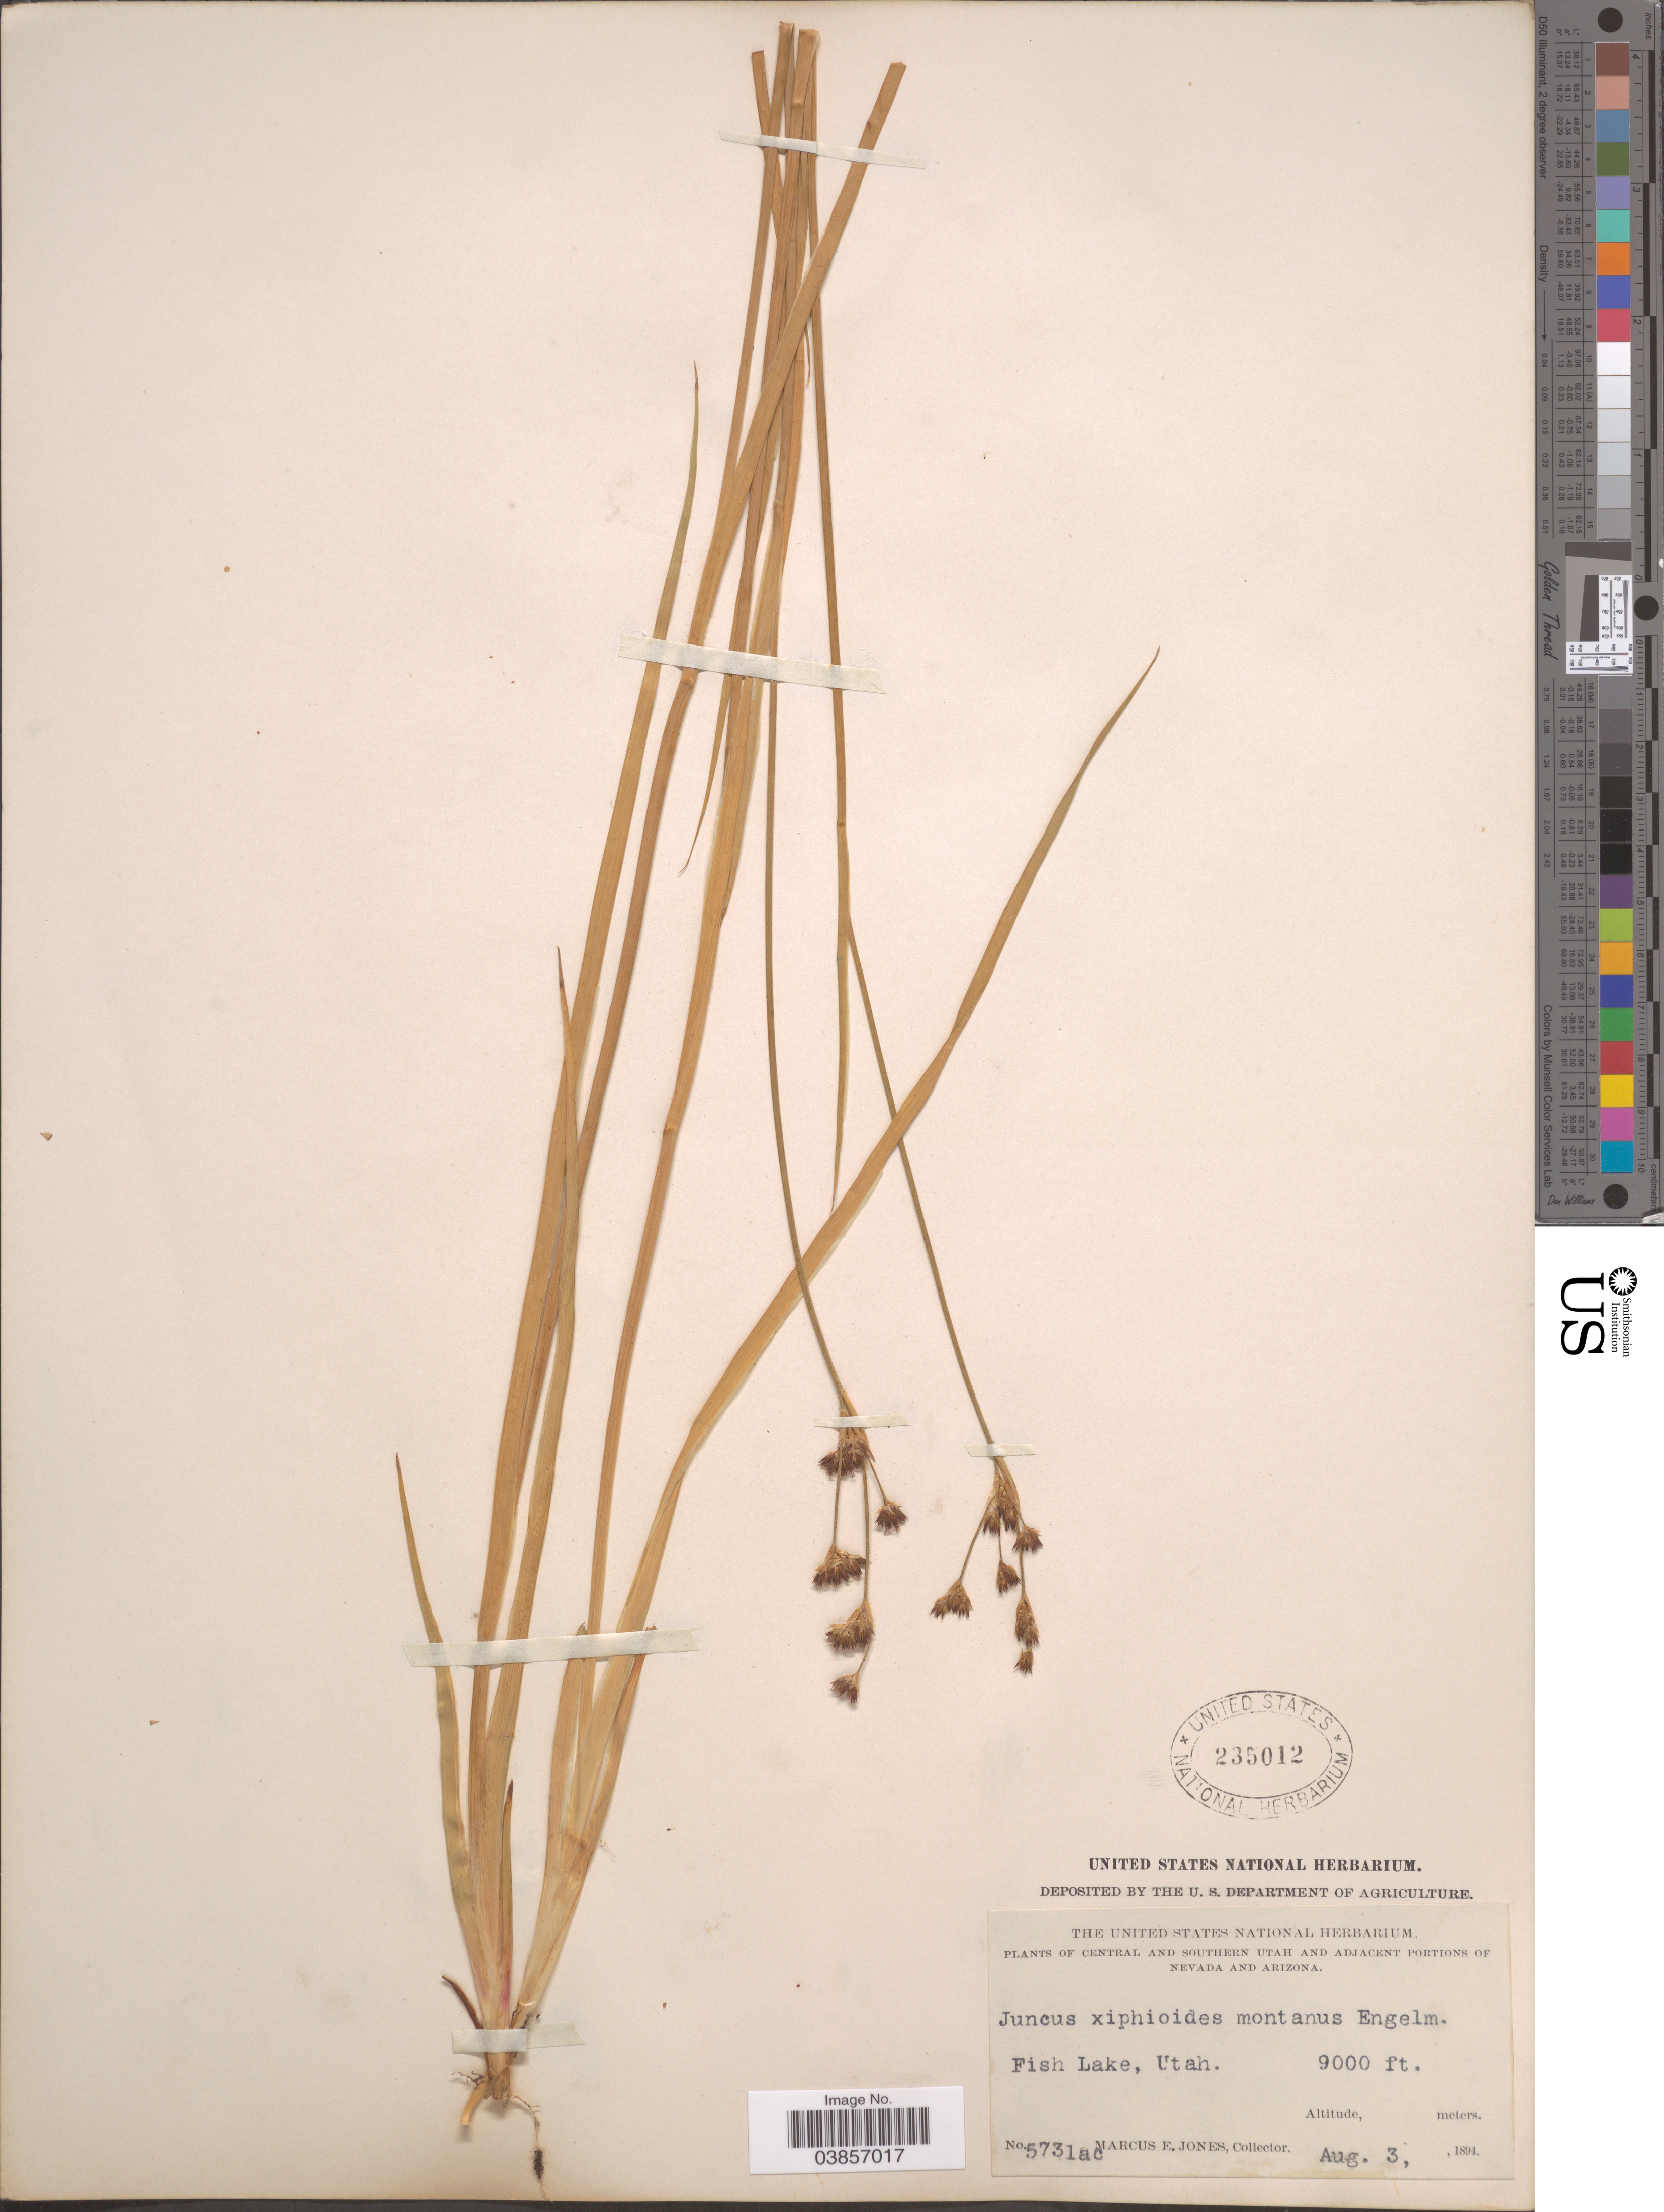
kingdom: Plantae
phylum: Tracheophyta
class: Liliopsida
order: Poales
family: Juncaceae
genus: Juncus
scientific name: Juncus saximontanus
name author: A. Nelson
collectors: M. E. Jones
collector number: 5731ac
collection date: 1894-08-03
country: United States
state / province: Utah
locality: Central and Southern Utah. Fish Lake.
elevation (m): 2743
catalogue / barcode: US 235012